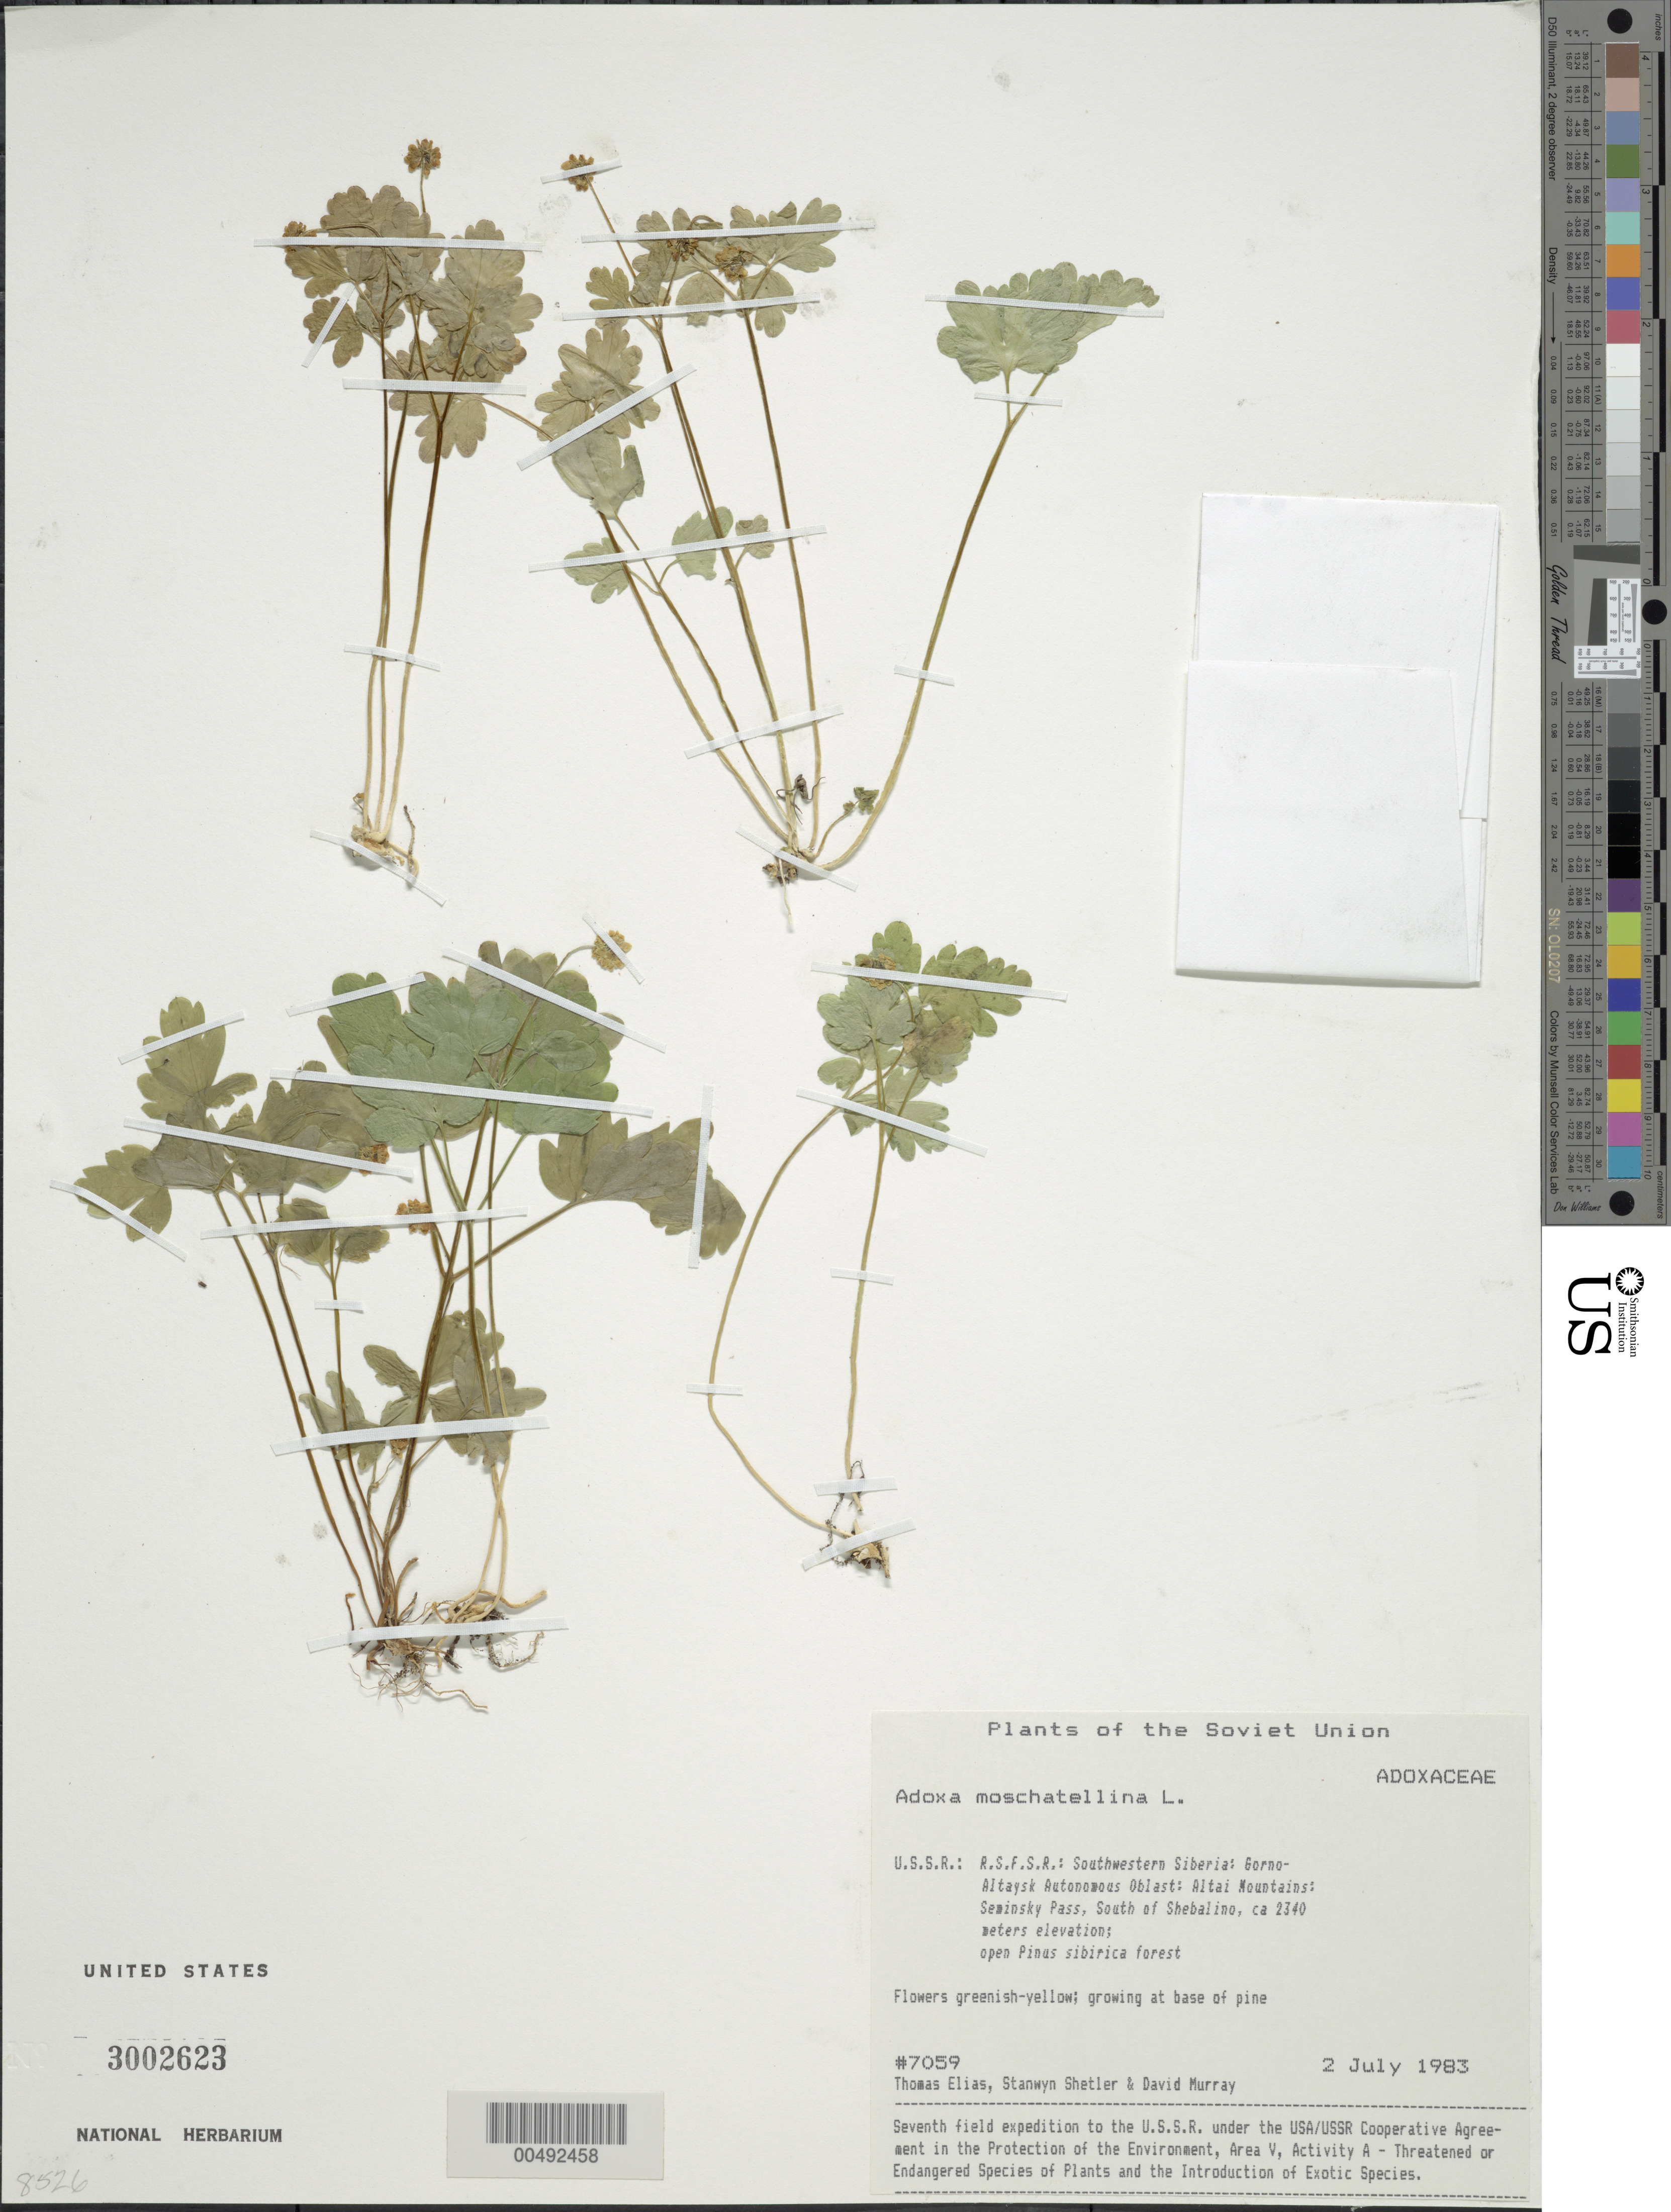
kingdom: Plantae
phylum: Tracheophyta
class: Magnoliopsida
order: Dipsacales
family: Viburnaceae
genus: Adoxa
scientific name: Adoxa moschatellina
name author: L.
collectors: T. Elias, S. Shetler & D. F. Murray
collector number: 7059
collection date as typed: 02 Jul 1983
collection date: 1983-07-02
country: Russian Federation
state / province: Altai Republic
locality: Altai Mountains, Seminsky Pass, S of Shebalino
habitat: open Pinus sibirica forest; growing at base of pine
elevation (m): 2340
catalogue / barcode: US 3002623